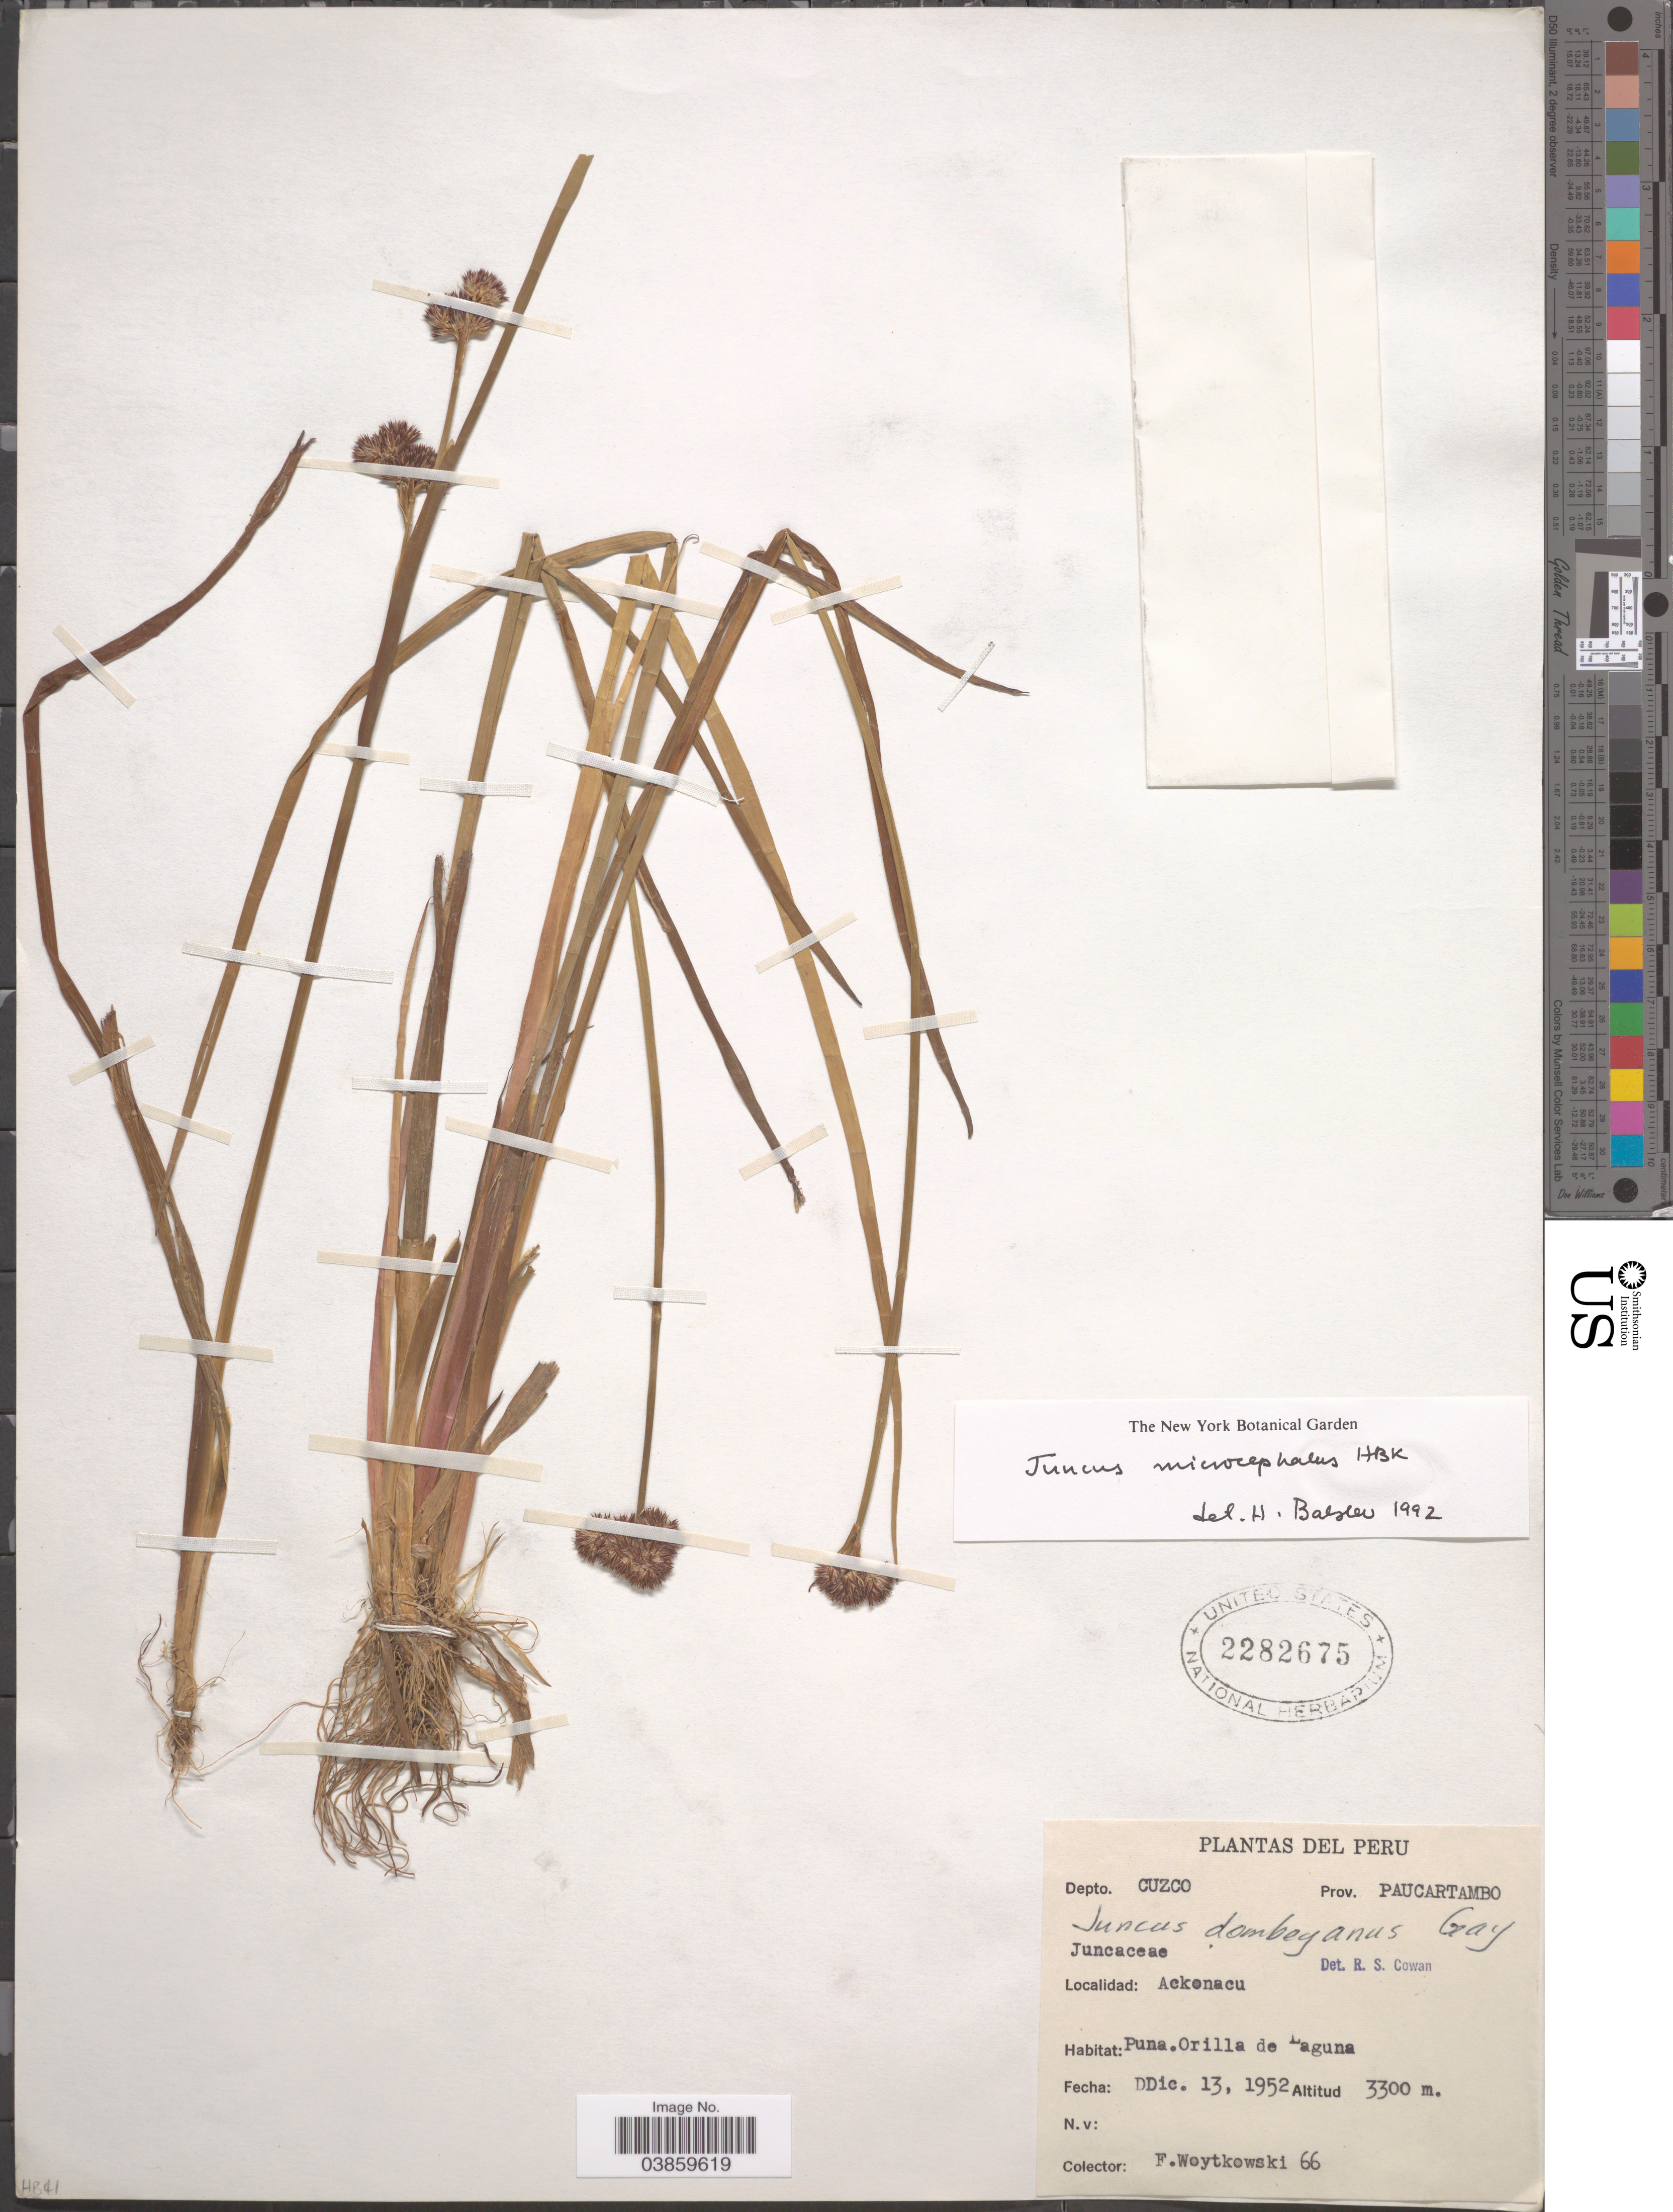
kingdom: Plantae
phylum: Tracheophyta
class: Liliopsida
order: Poales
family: Juncaceae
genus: Juncus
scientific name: Juncus microcephalus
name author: Kunth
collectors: F. Woytkowski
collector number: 66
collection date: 1952-12-13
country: Peru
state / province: Cusco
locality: Depto. Cuzco, Prov. Paucartambo. Ackonacu. Puna. Orilla de Laguna.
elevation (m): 3300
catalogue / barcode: US 2282675